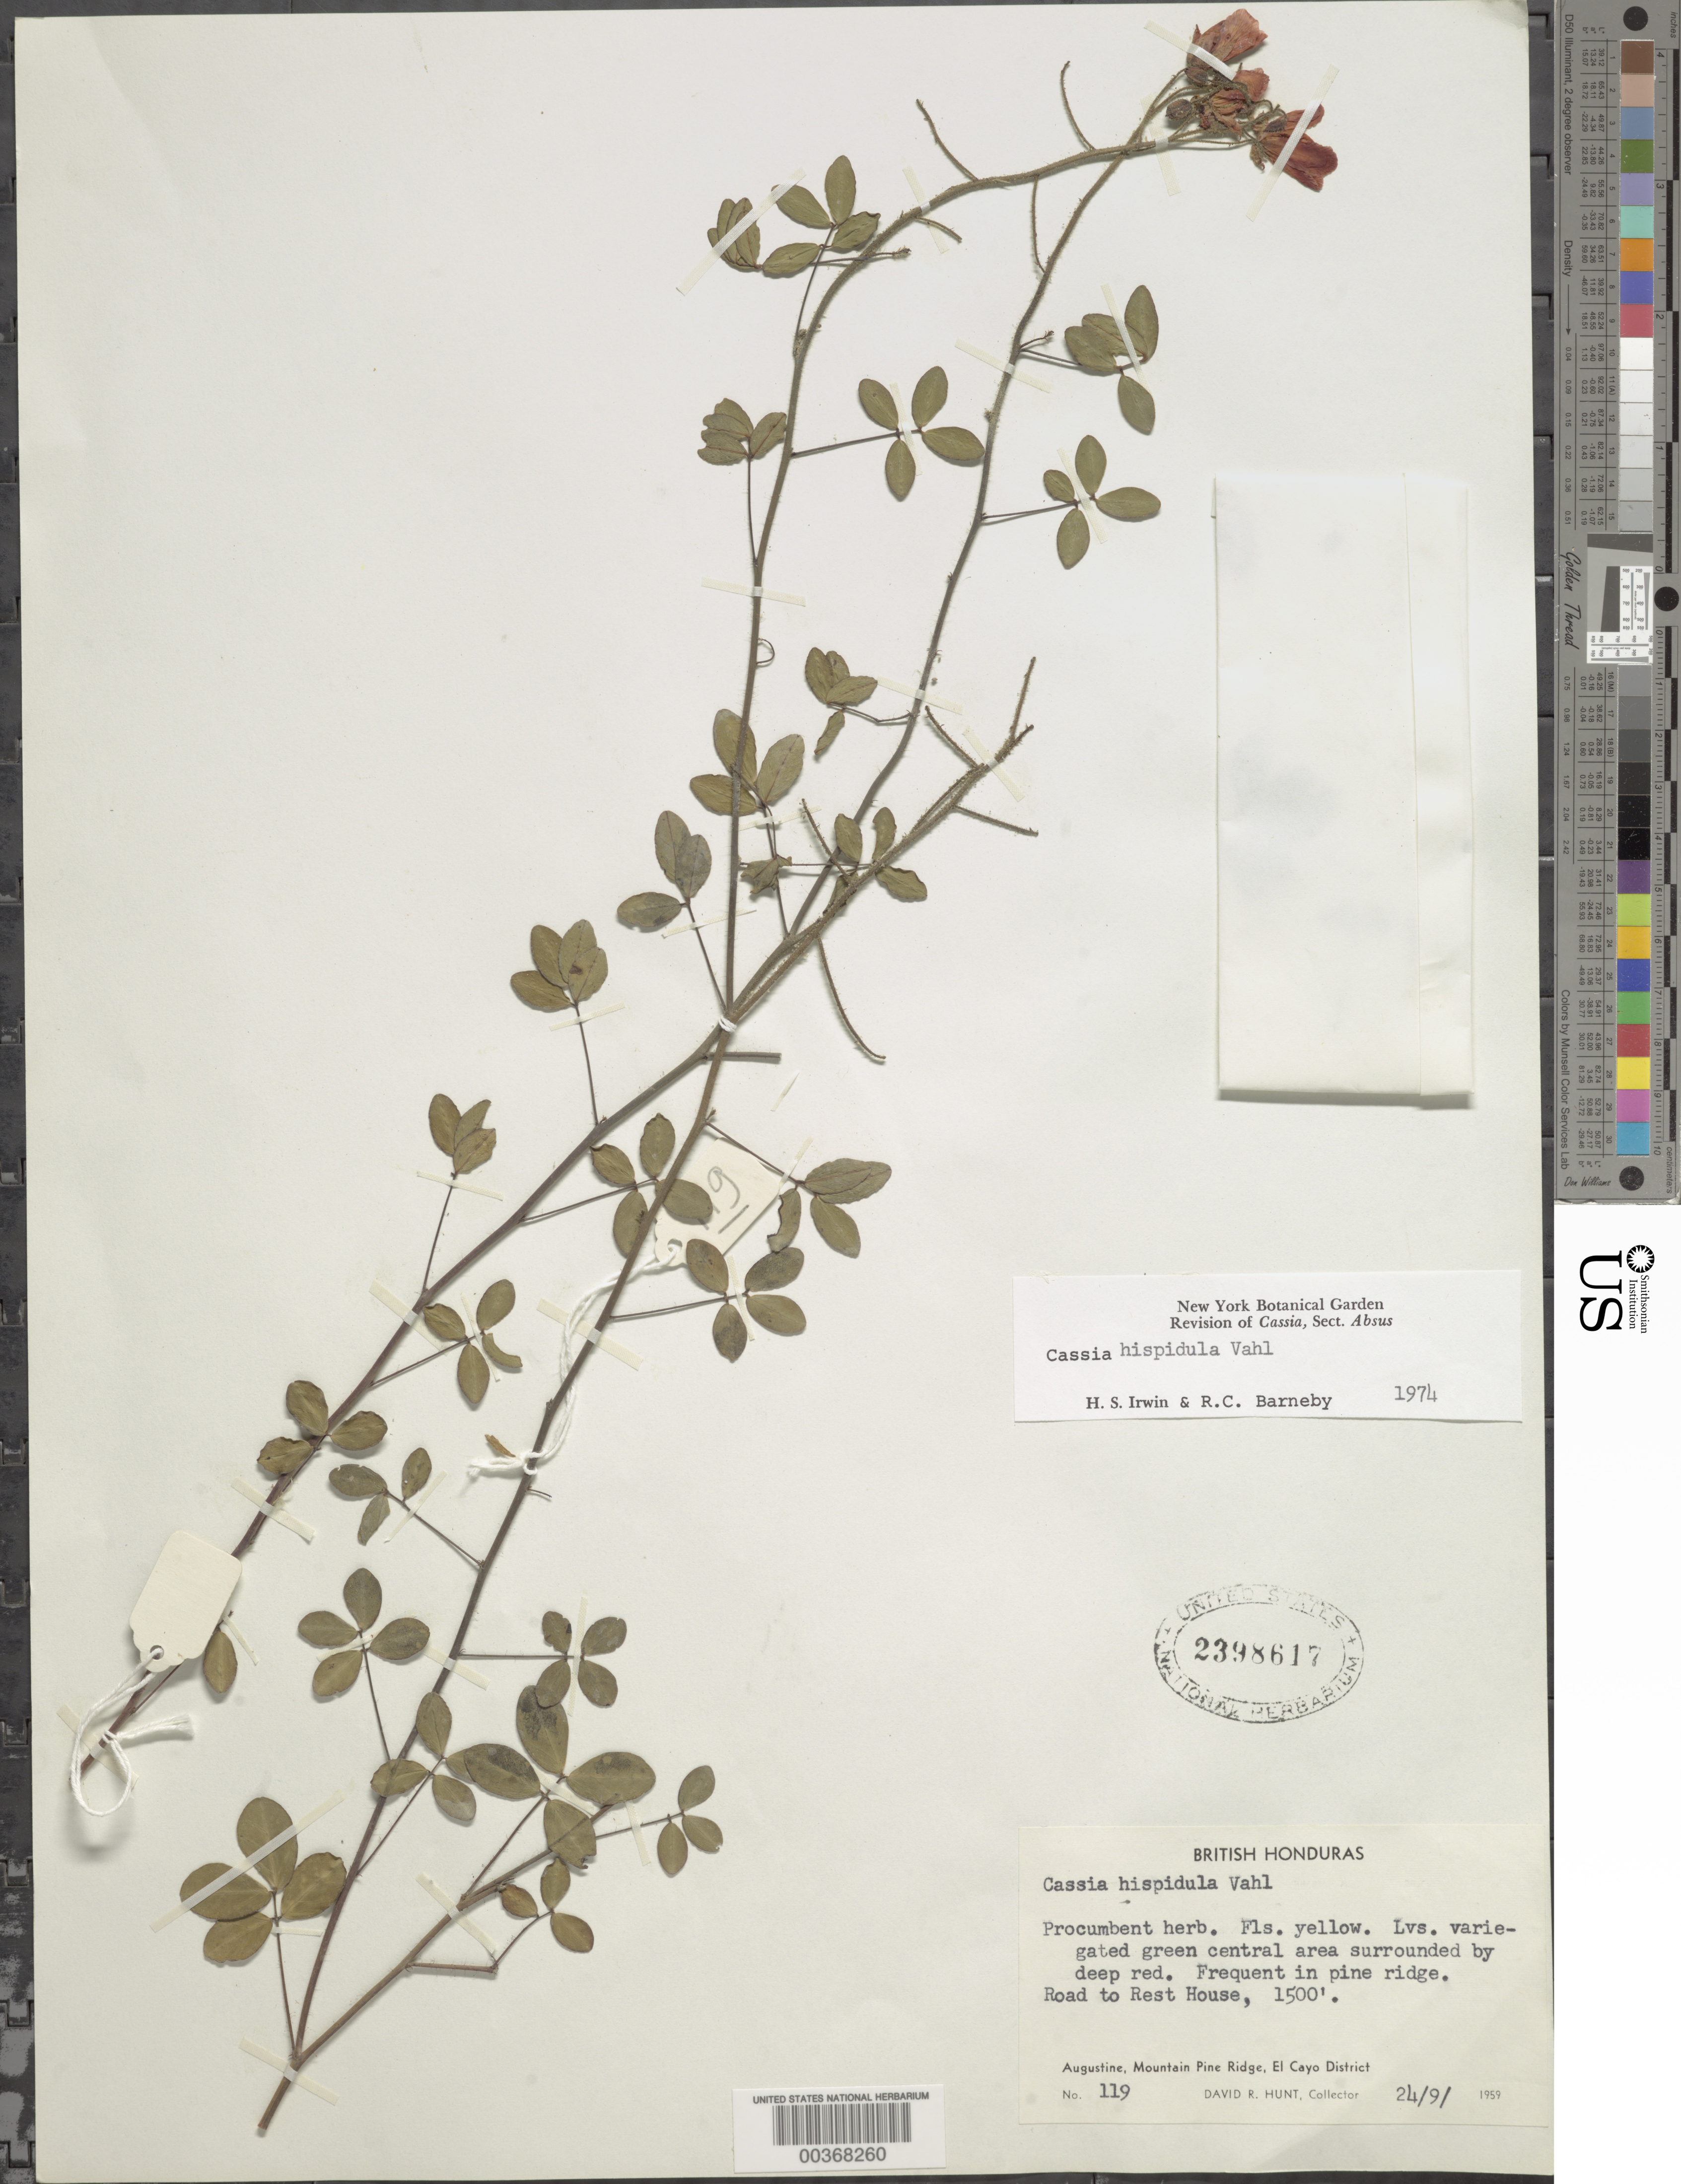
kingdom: Plantae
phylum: Tracheophyta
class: Magnoliopsida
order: Fabales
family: Fabaceae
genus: Chamaecrista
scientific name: Chamaecrista hispidula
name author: (Vahl) H.S. Irwin & Barneby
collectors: D. R. Hunt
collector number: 119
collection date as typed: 24 Sep 1959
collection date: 1959-09-24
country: Belize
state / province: Cayo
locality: Augustine, Mountain Pine Ridge; road to rest house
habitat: Pine ridge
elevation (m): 457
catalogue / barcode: US 2398617